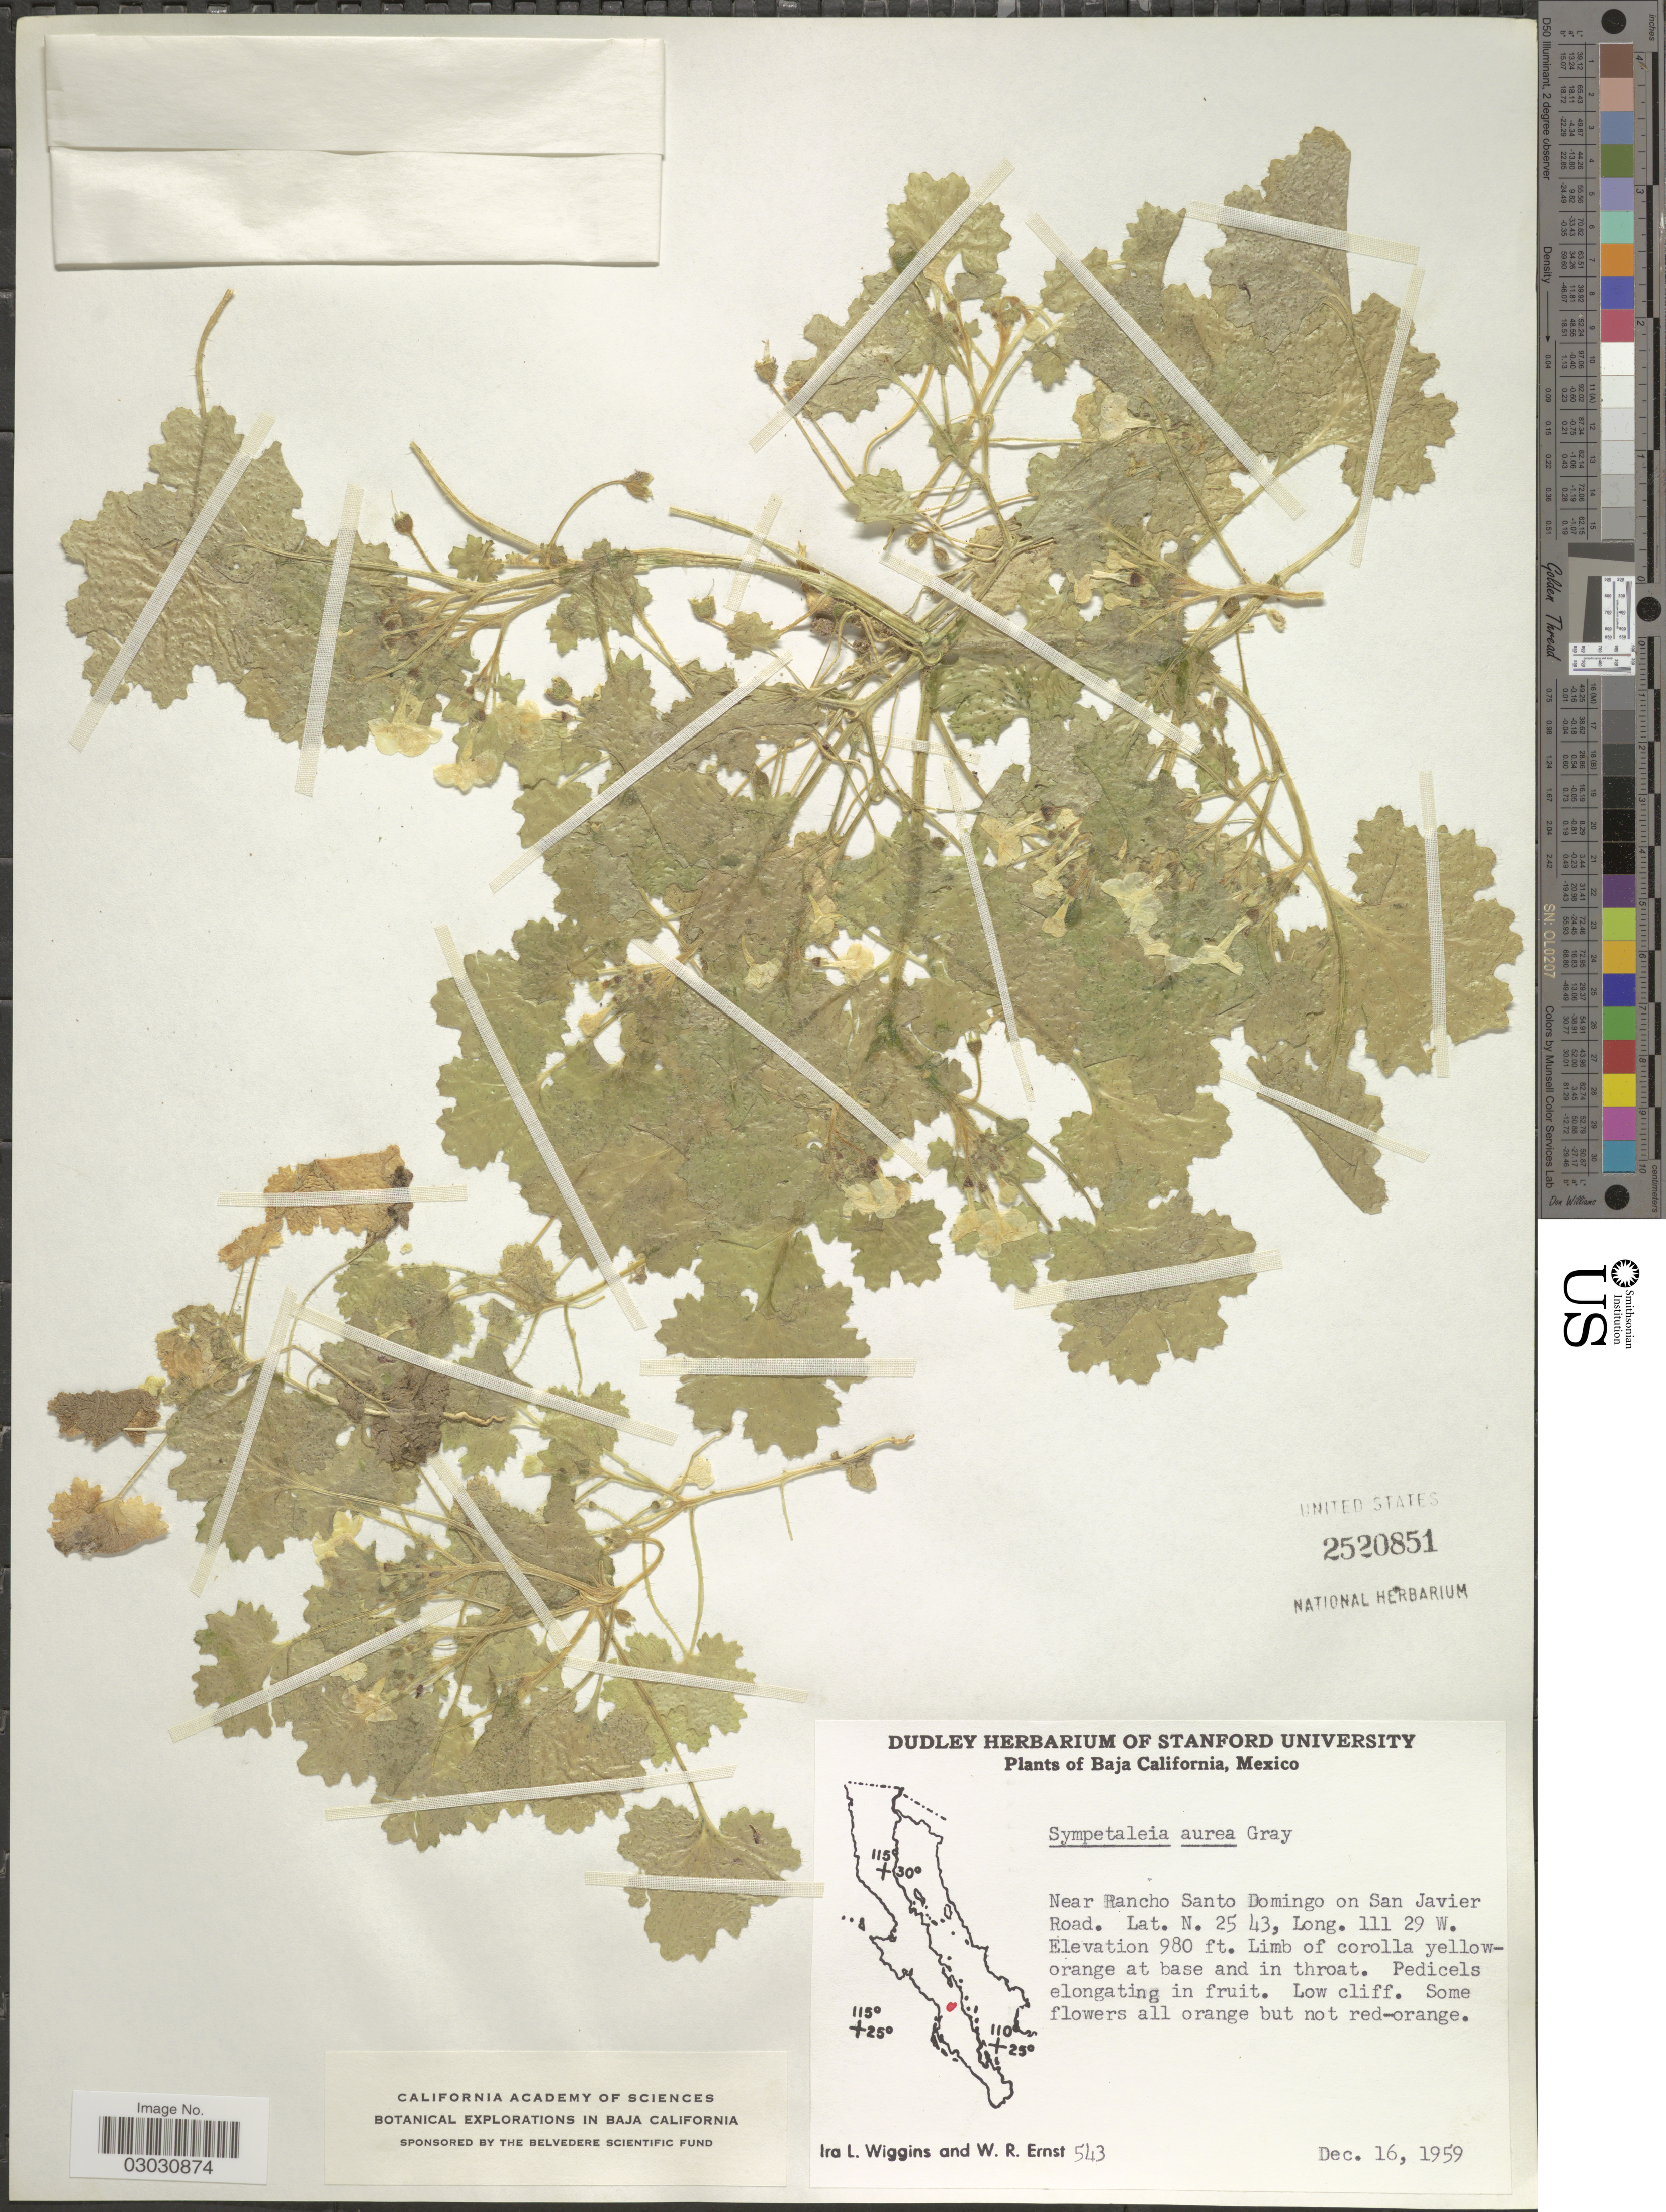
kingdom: Plantae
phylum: Tracheophyta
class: Magnoliopsida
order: Cornales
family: Loasaceae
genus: Eucnide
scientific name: Eucnide aurea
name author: (A. Gray) H.J. Thomps. & W.R. Ernst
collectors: I. L. Wiggins & W. R. Ernst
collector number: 543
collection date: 1959-12-16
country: Mexico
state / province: Baja California Norte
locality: Near Rancho Santo Domingo on San Javier Road.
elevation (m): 299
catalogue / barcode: US 2520851